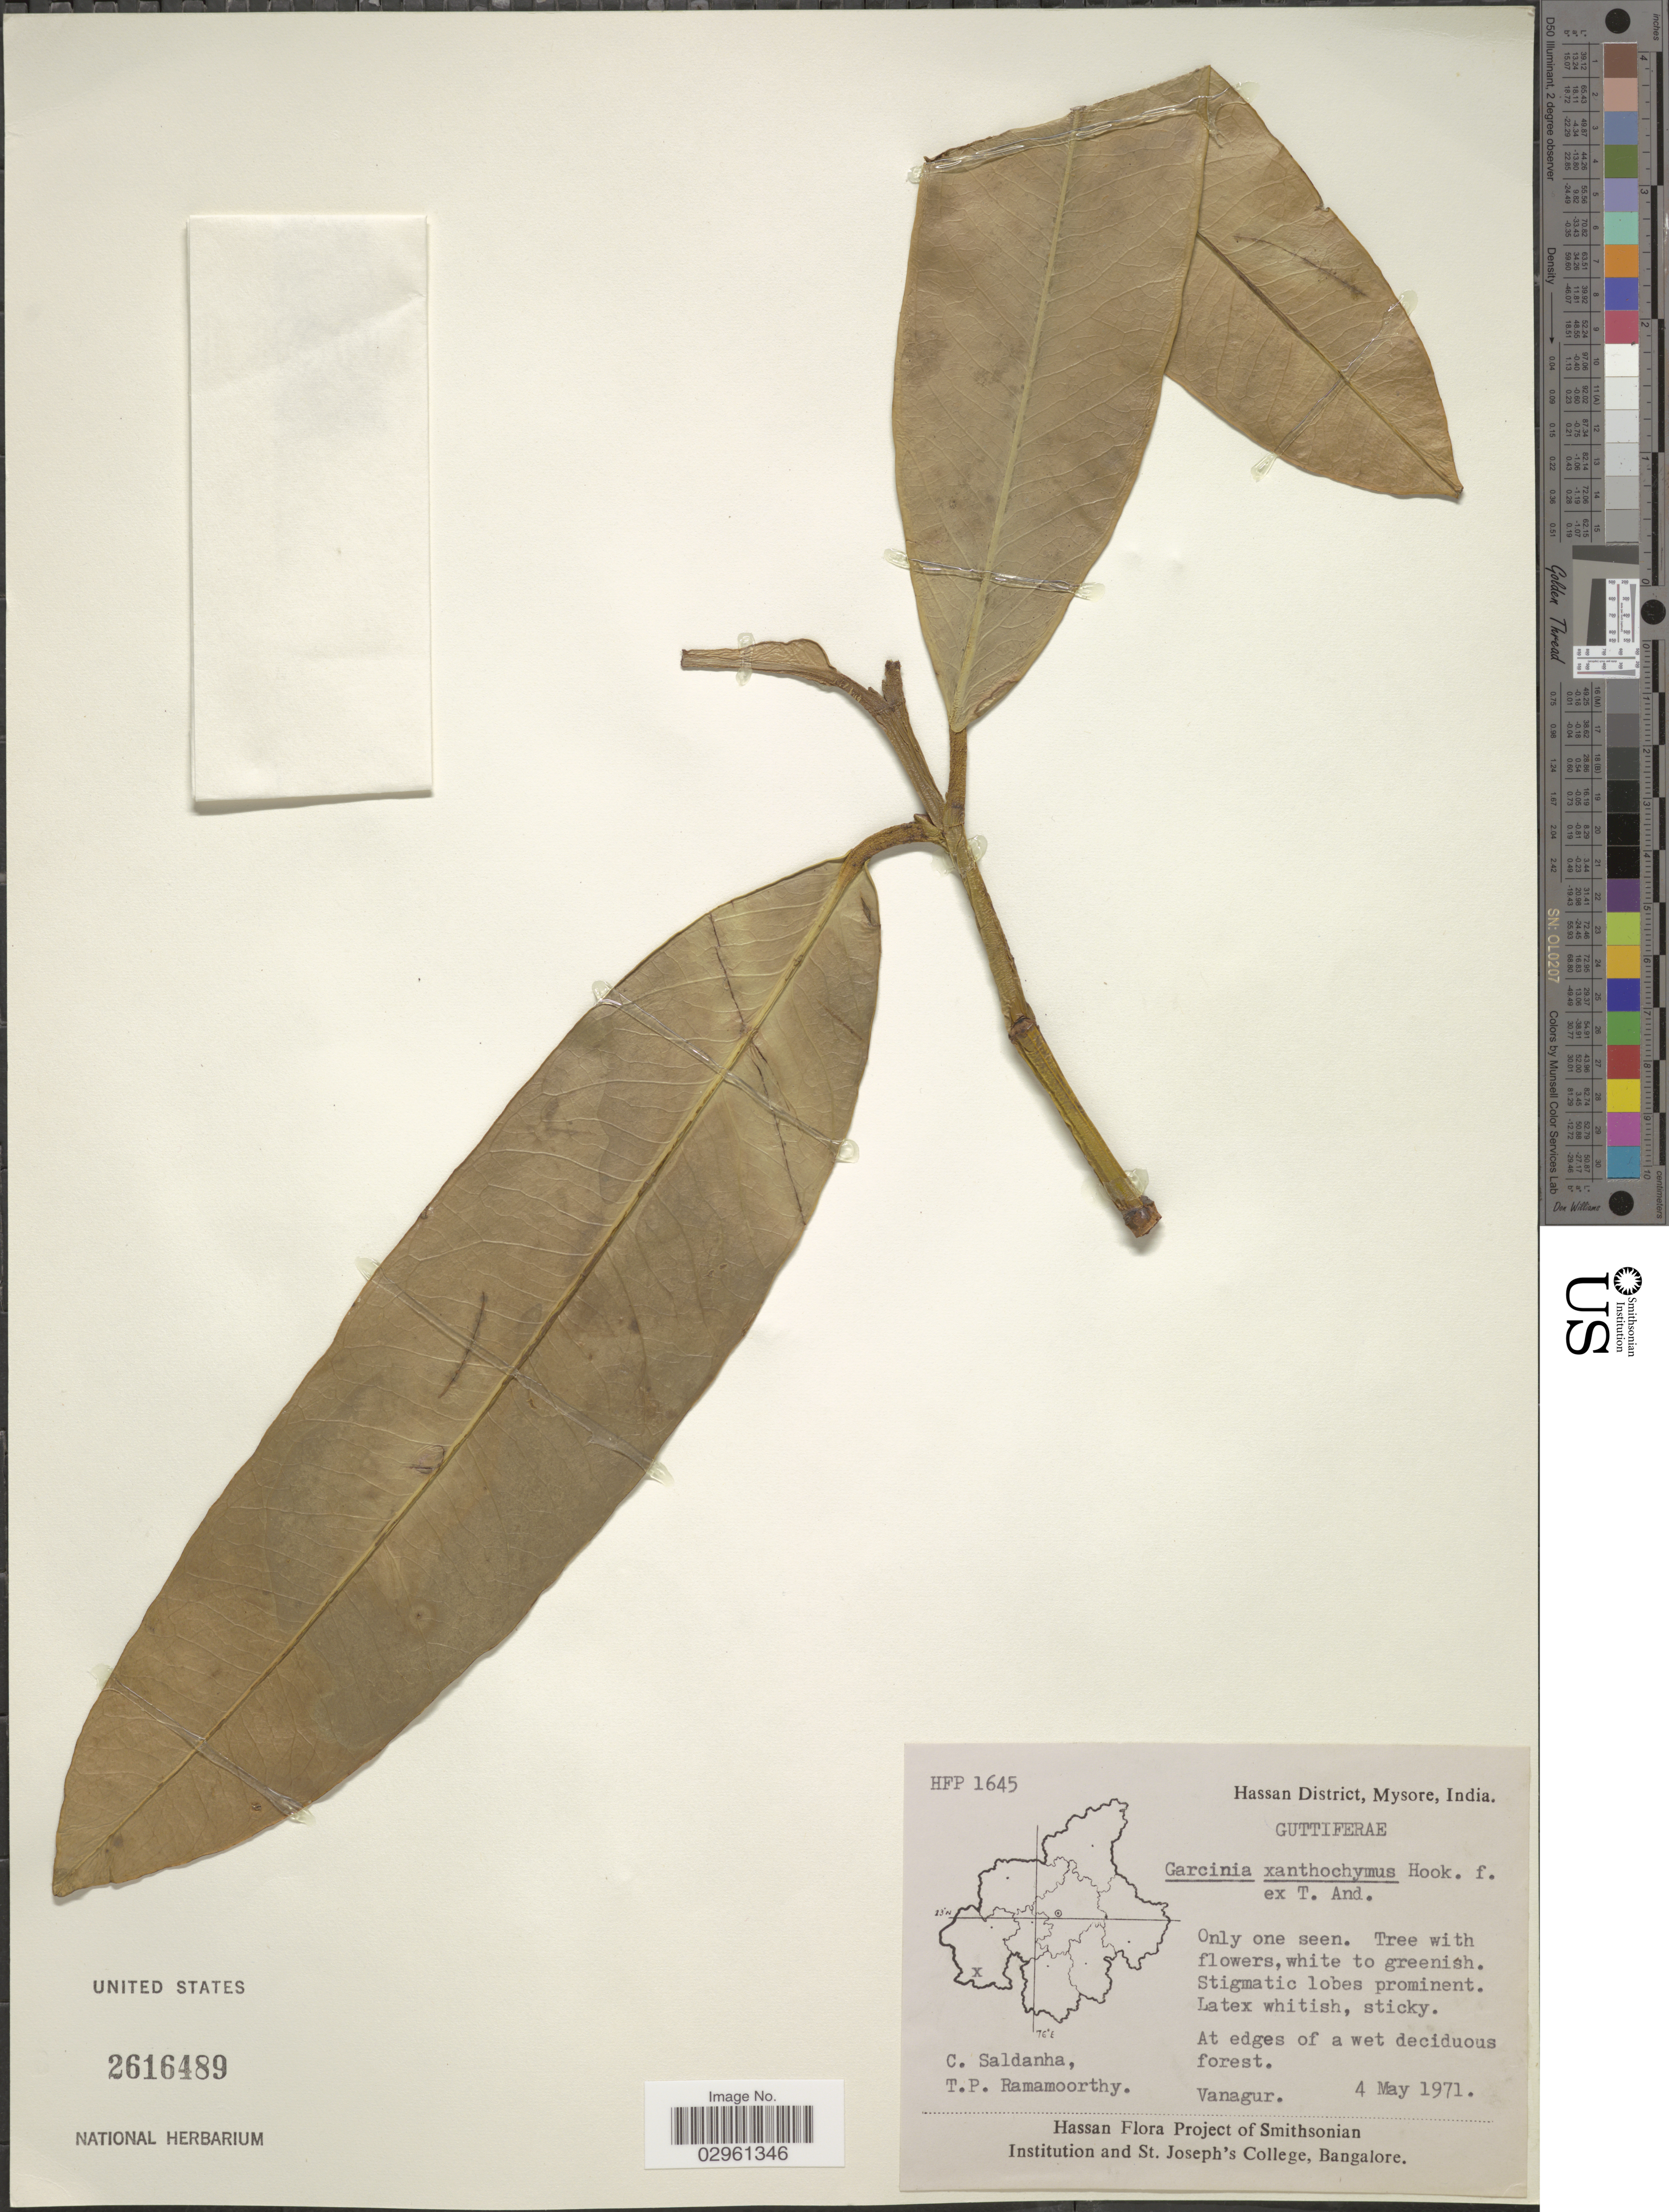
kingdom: Plantae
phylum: Tracheophyta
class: Magnoliopsida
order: Malpighiales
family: Clusiaceae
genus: Garcinia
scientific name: Garcinia xanthochymus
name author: Hook. f. ex T. Anderson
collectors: C. Saldanha & T. P. Ramamoorthy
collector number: HFP 1645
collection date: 1971-05-04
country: India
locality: Hassan District, Mysore. Vanagur.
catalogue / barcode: US 2616489